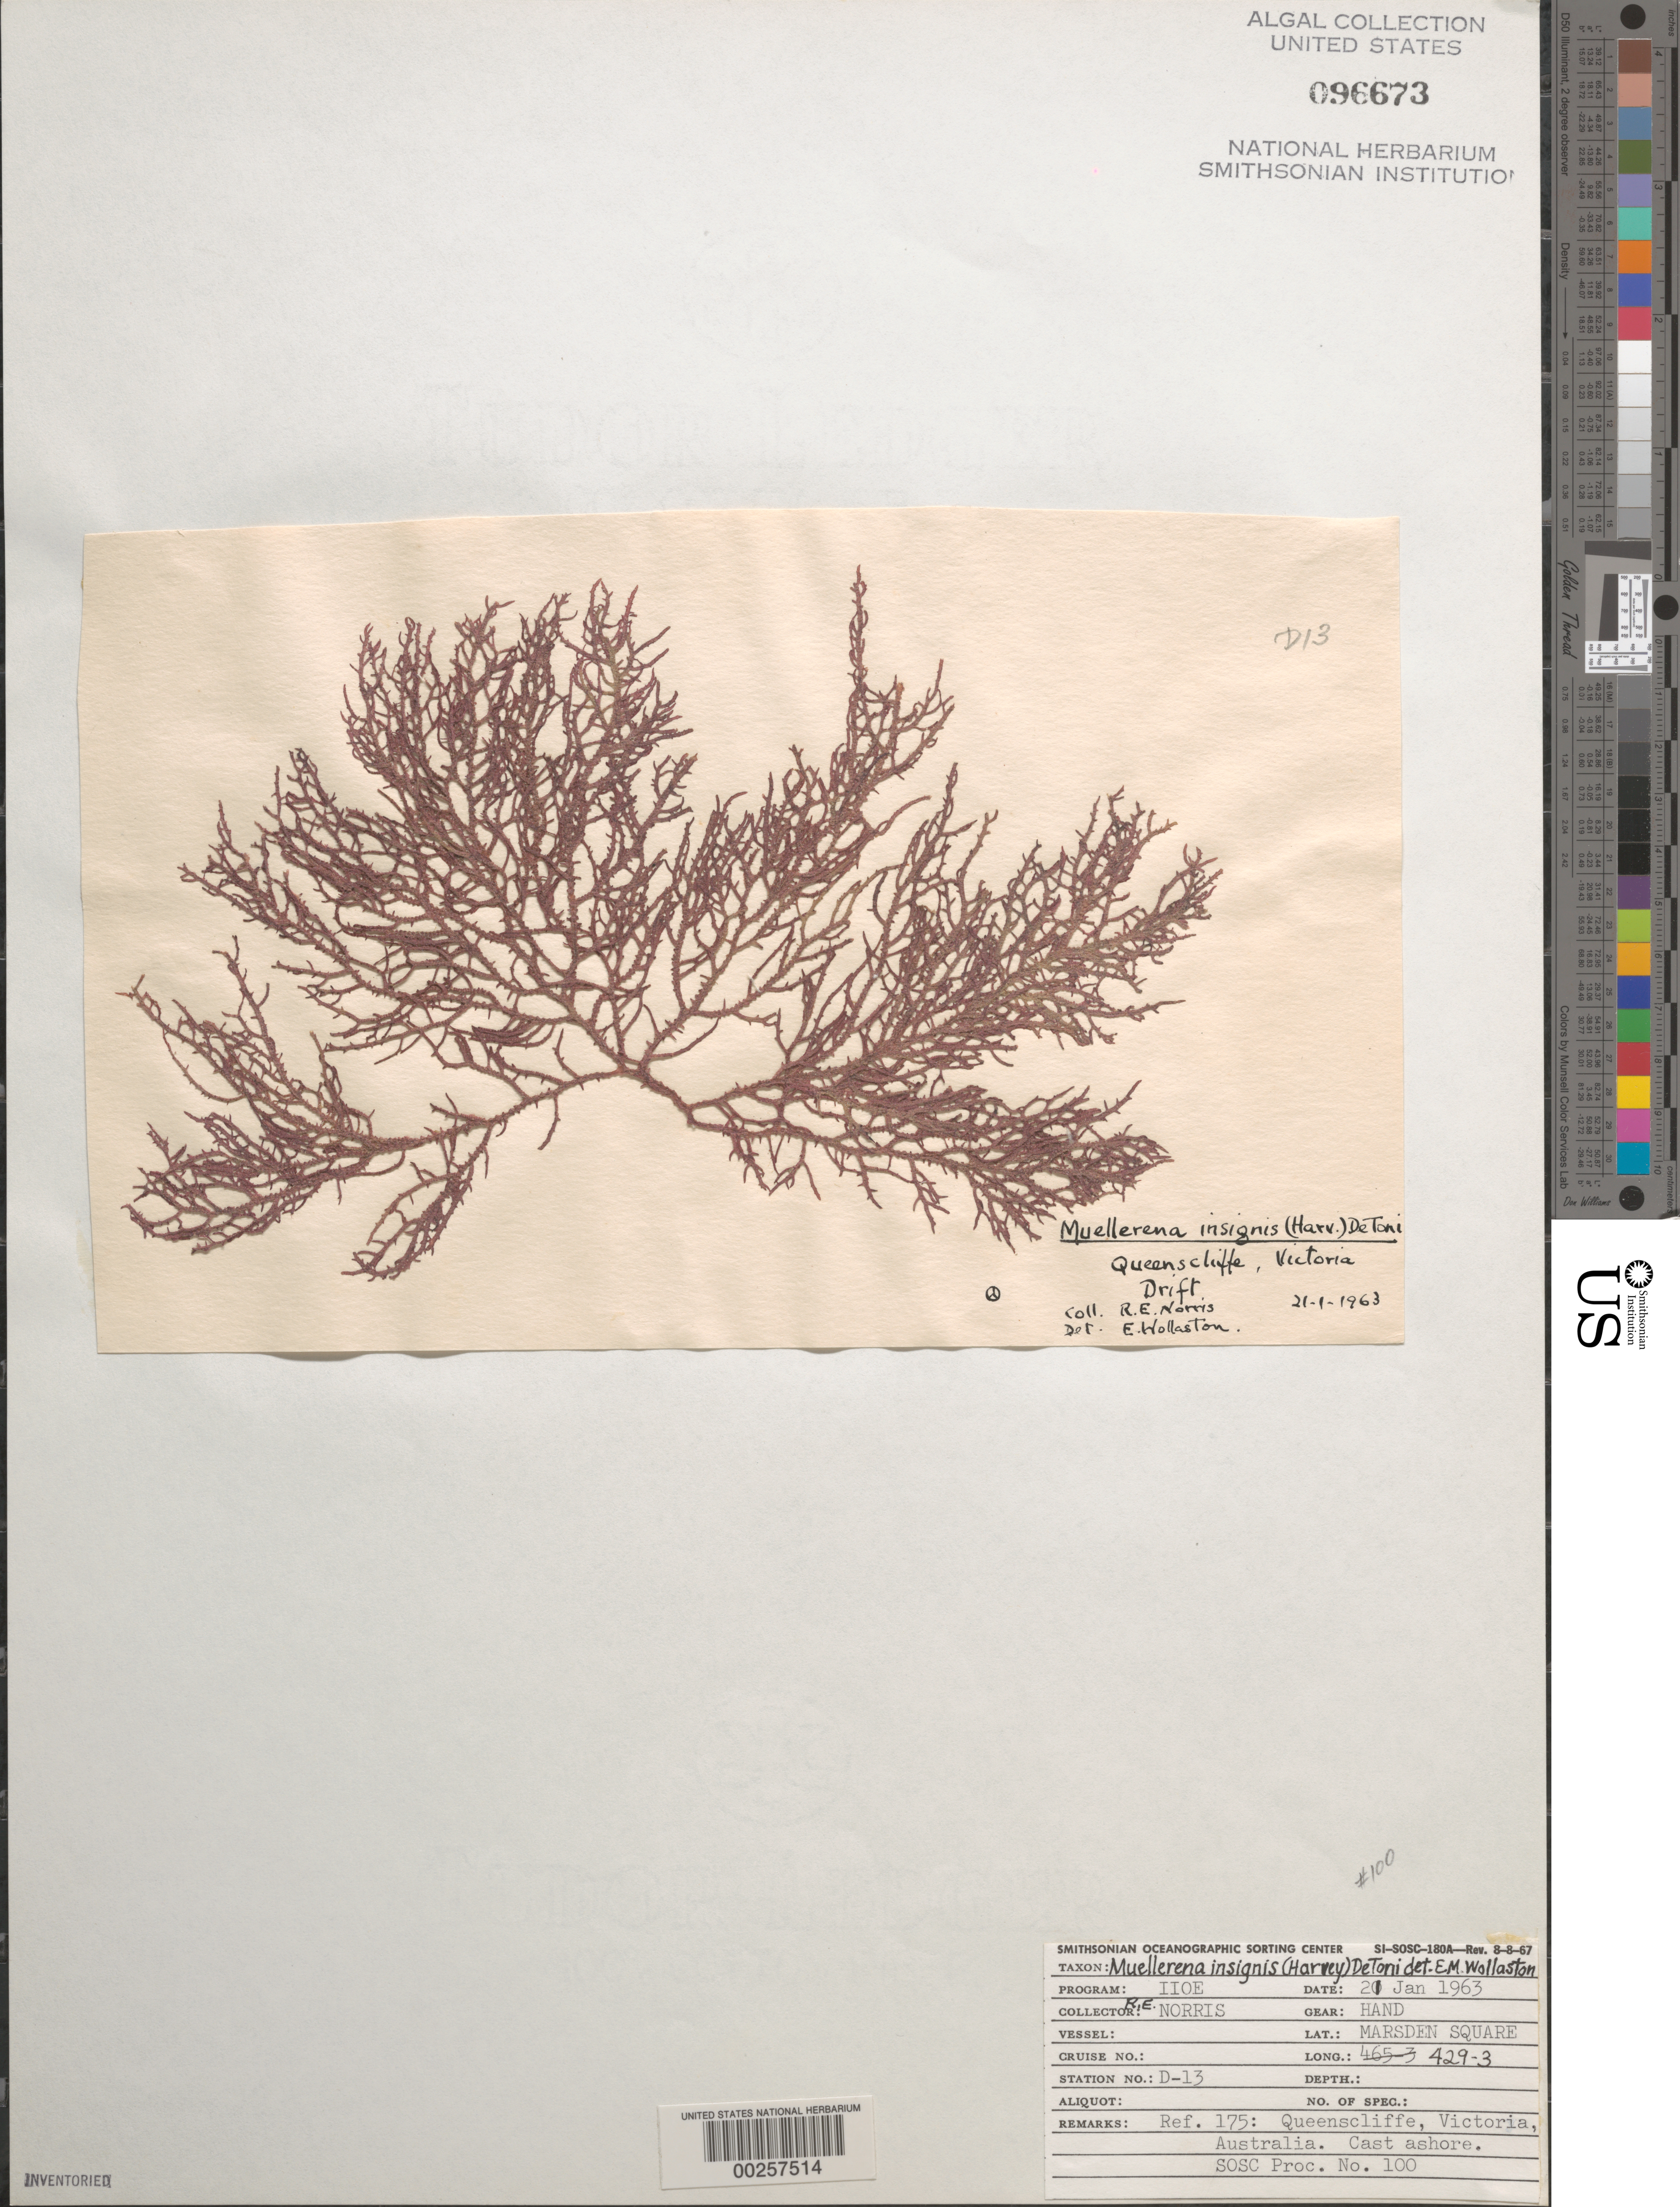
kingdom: Plantae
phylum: Rhodophyta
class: Florideophyceae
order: Ceramiales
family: Callithamniaceae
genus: Ptilocladia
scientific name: Ptilocladia pulchra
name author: G. Sond.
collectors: R. E. Norris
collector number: Station D-13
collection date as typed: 21 Jan 1963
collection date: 1963-01-21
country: Australia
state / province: Victoria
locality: Queenscliffe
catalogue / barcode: US 96673